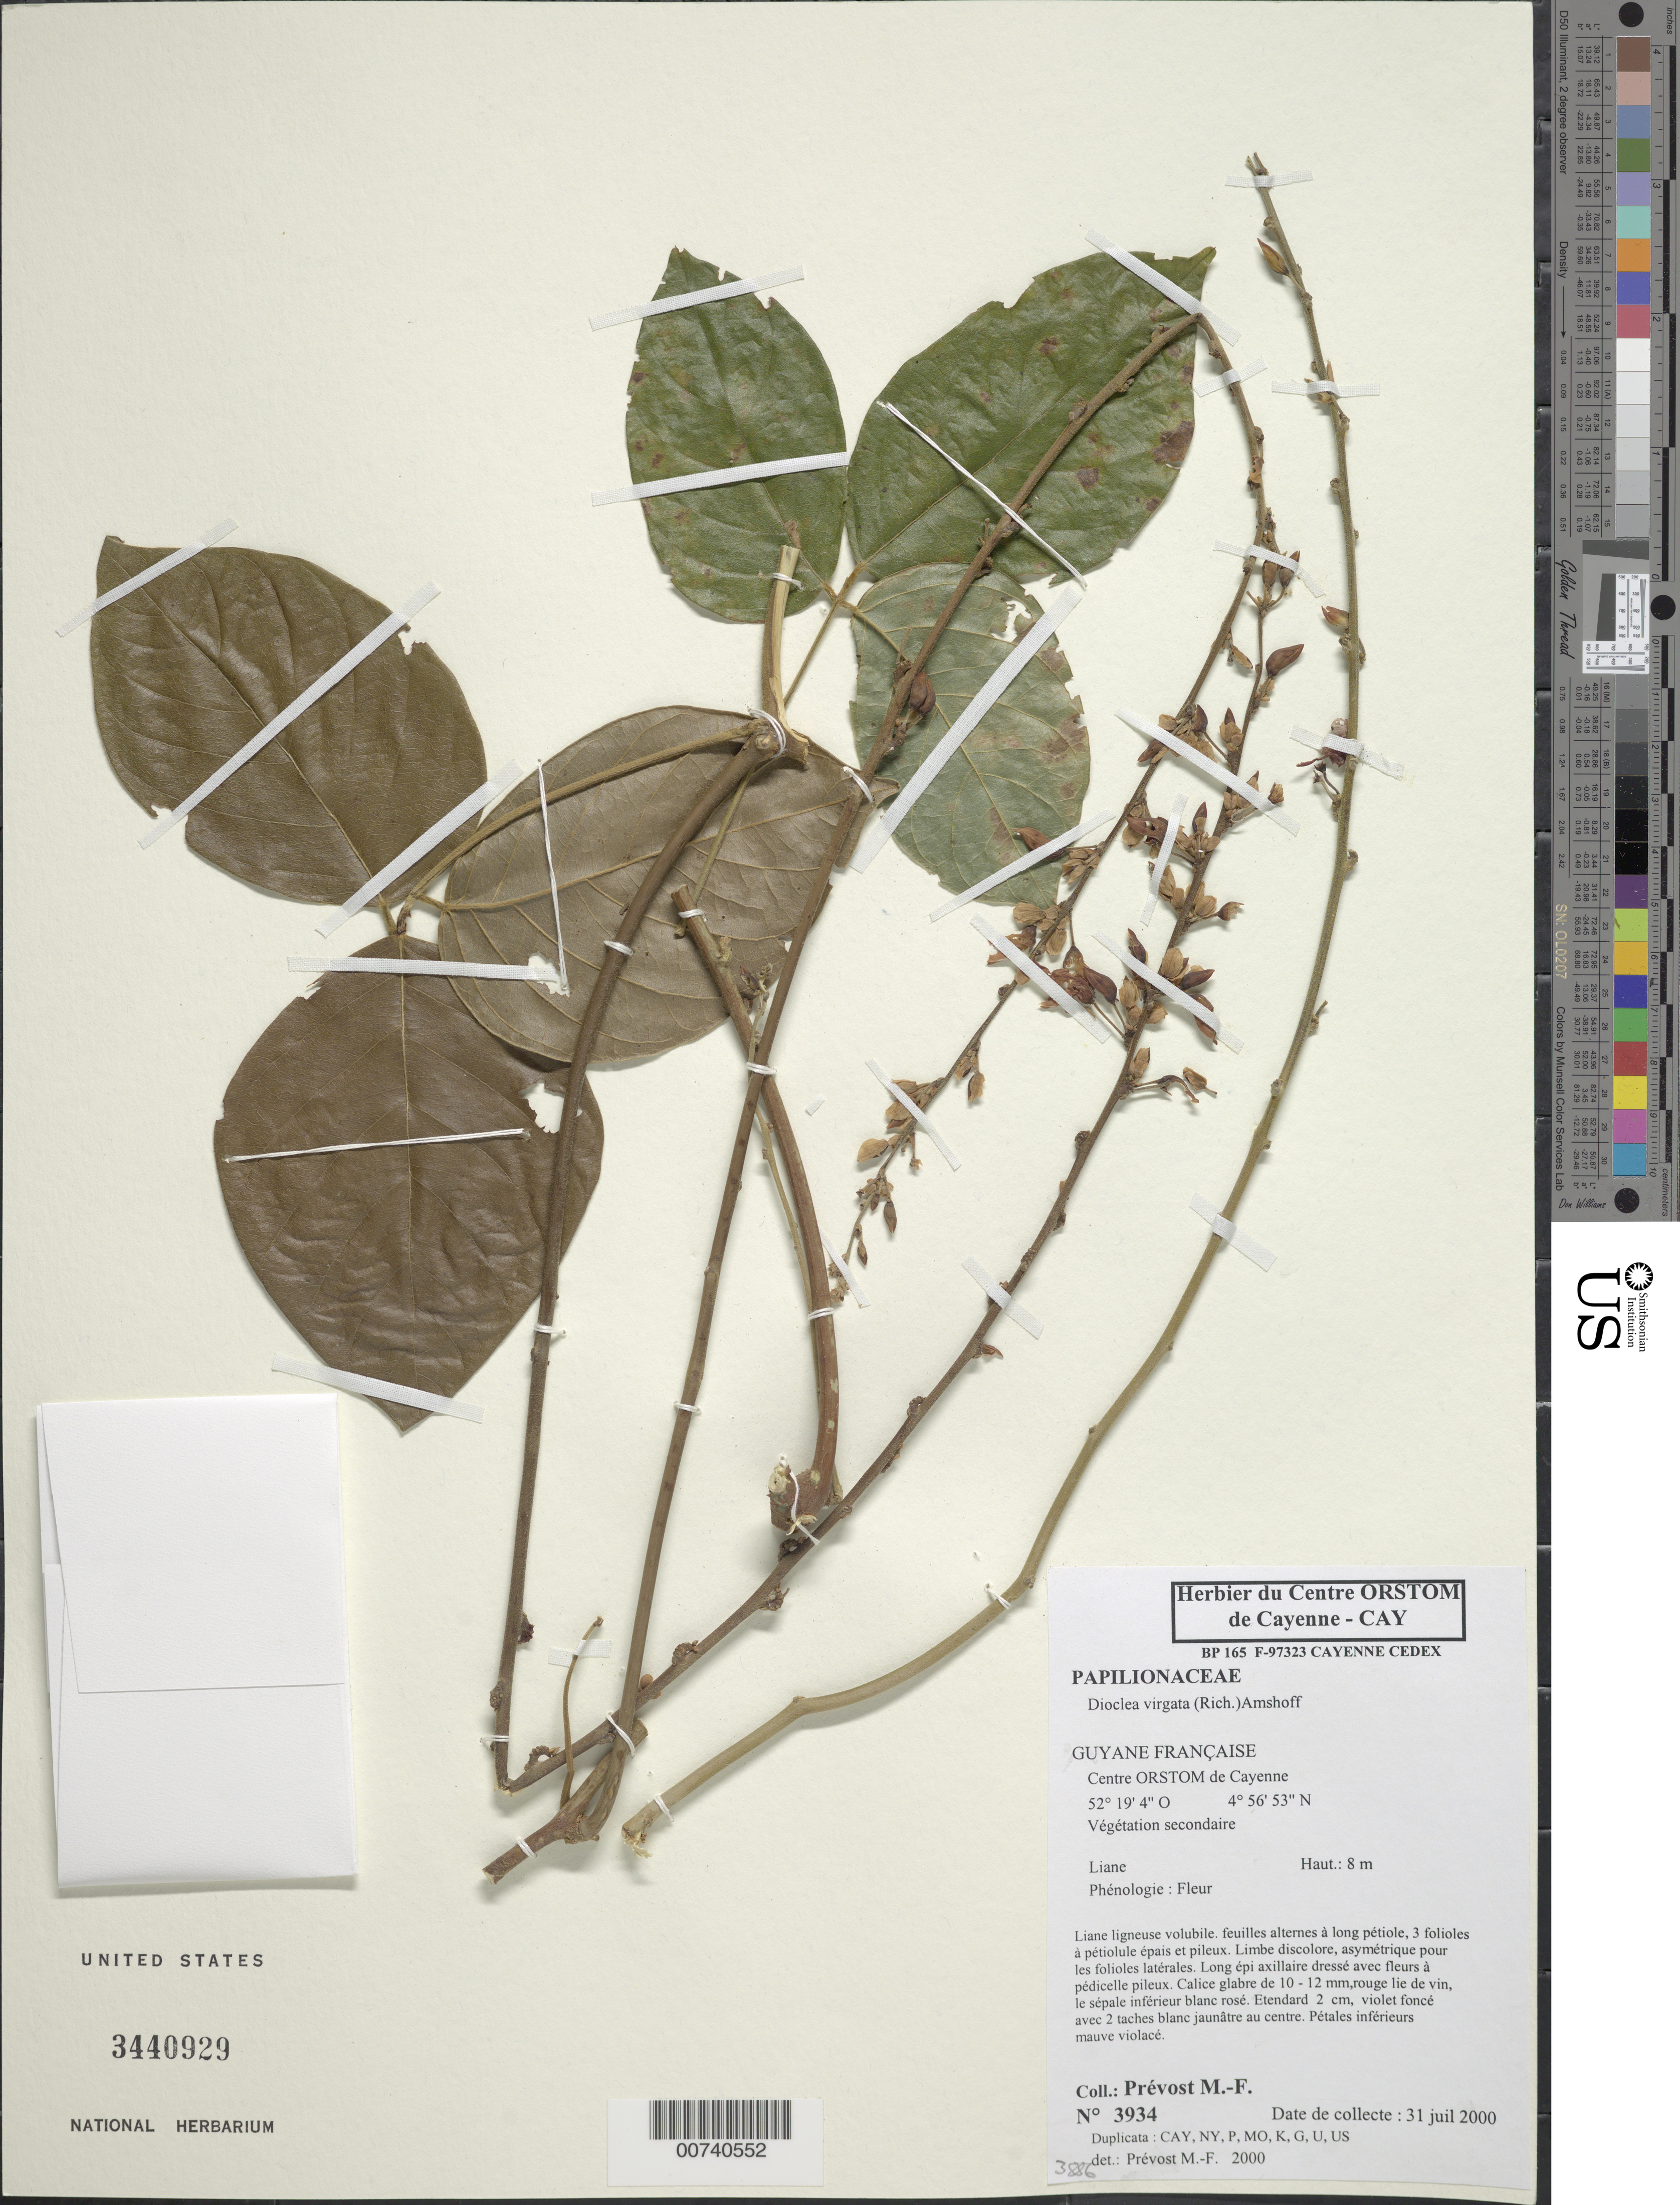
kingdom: Plantae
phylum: Tracheophyta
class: Magnoliopsida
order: Fabales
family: Fabaceae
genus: Dioclea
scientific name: Dioclea virgata var. virgata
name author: (Rich.) Amshoff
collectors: M.-F. Prévost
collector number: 3934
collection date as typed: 31-Jul-00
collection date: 2000-07-31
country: French Guiana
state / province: Cayenne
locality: Cayenne, ORSTOM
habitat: Secondary vegetation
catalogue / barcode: US 3440929